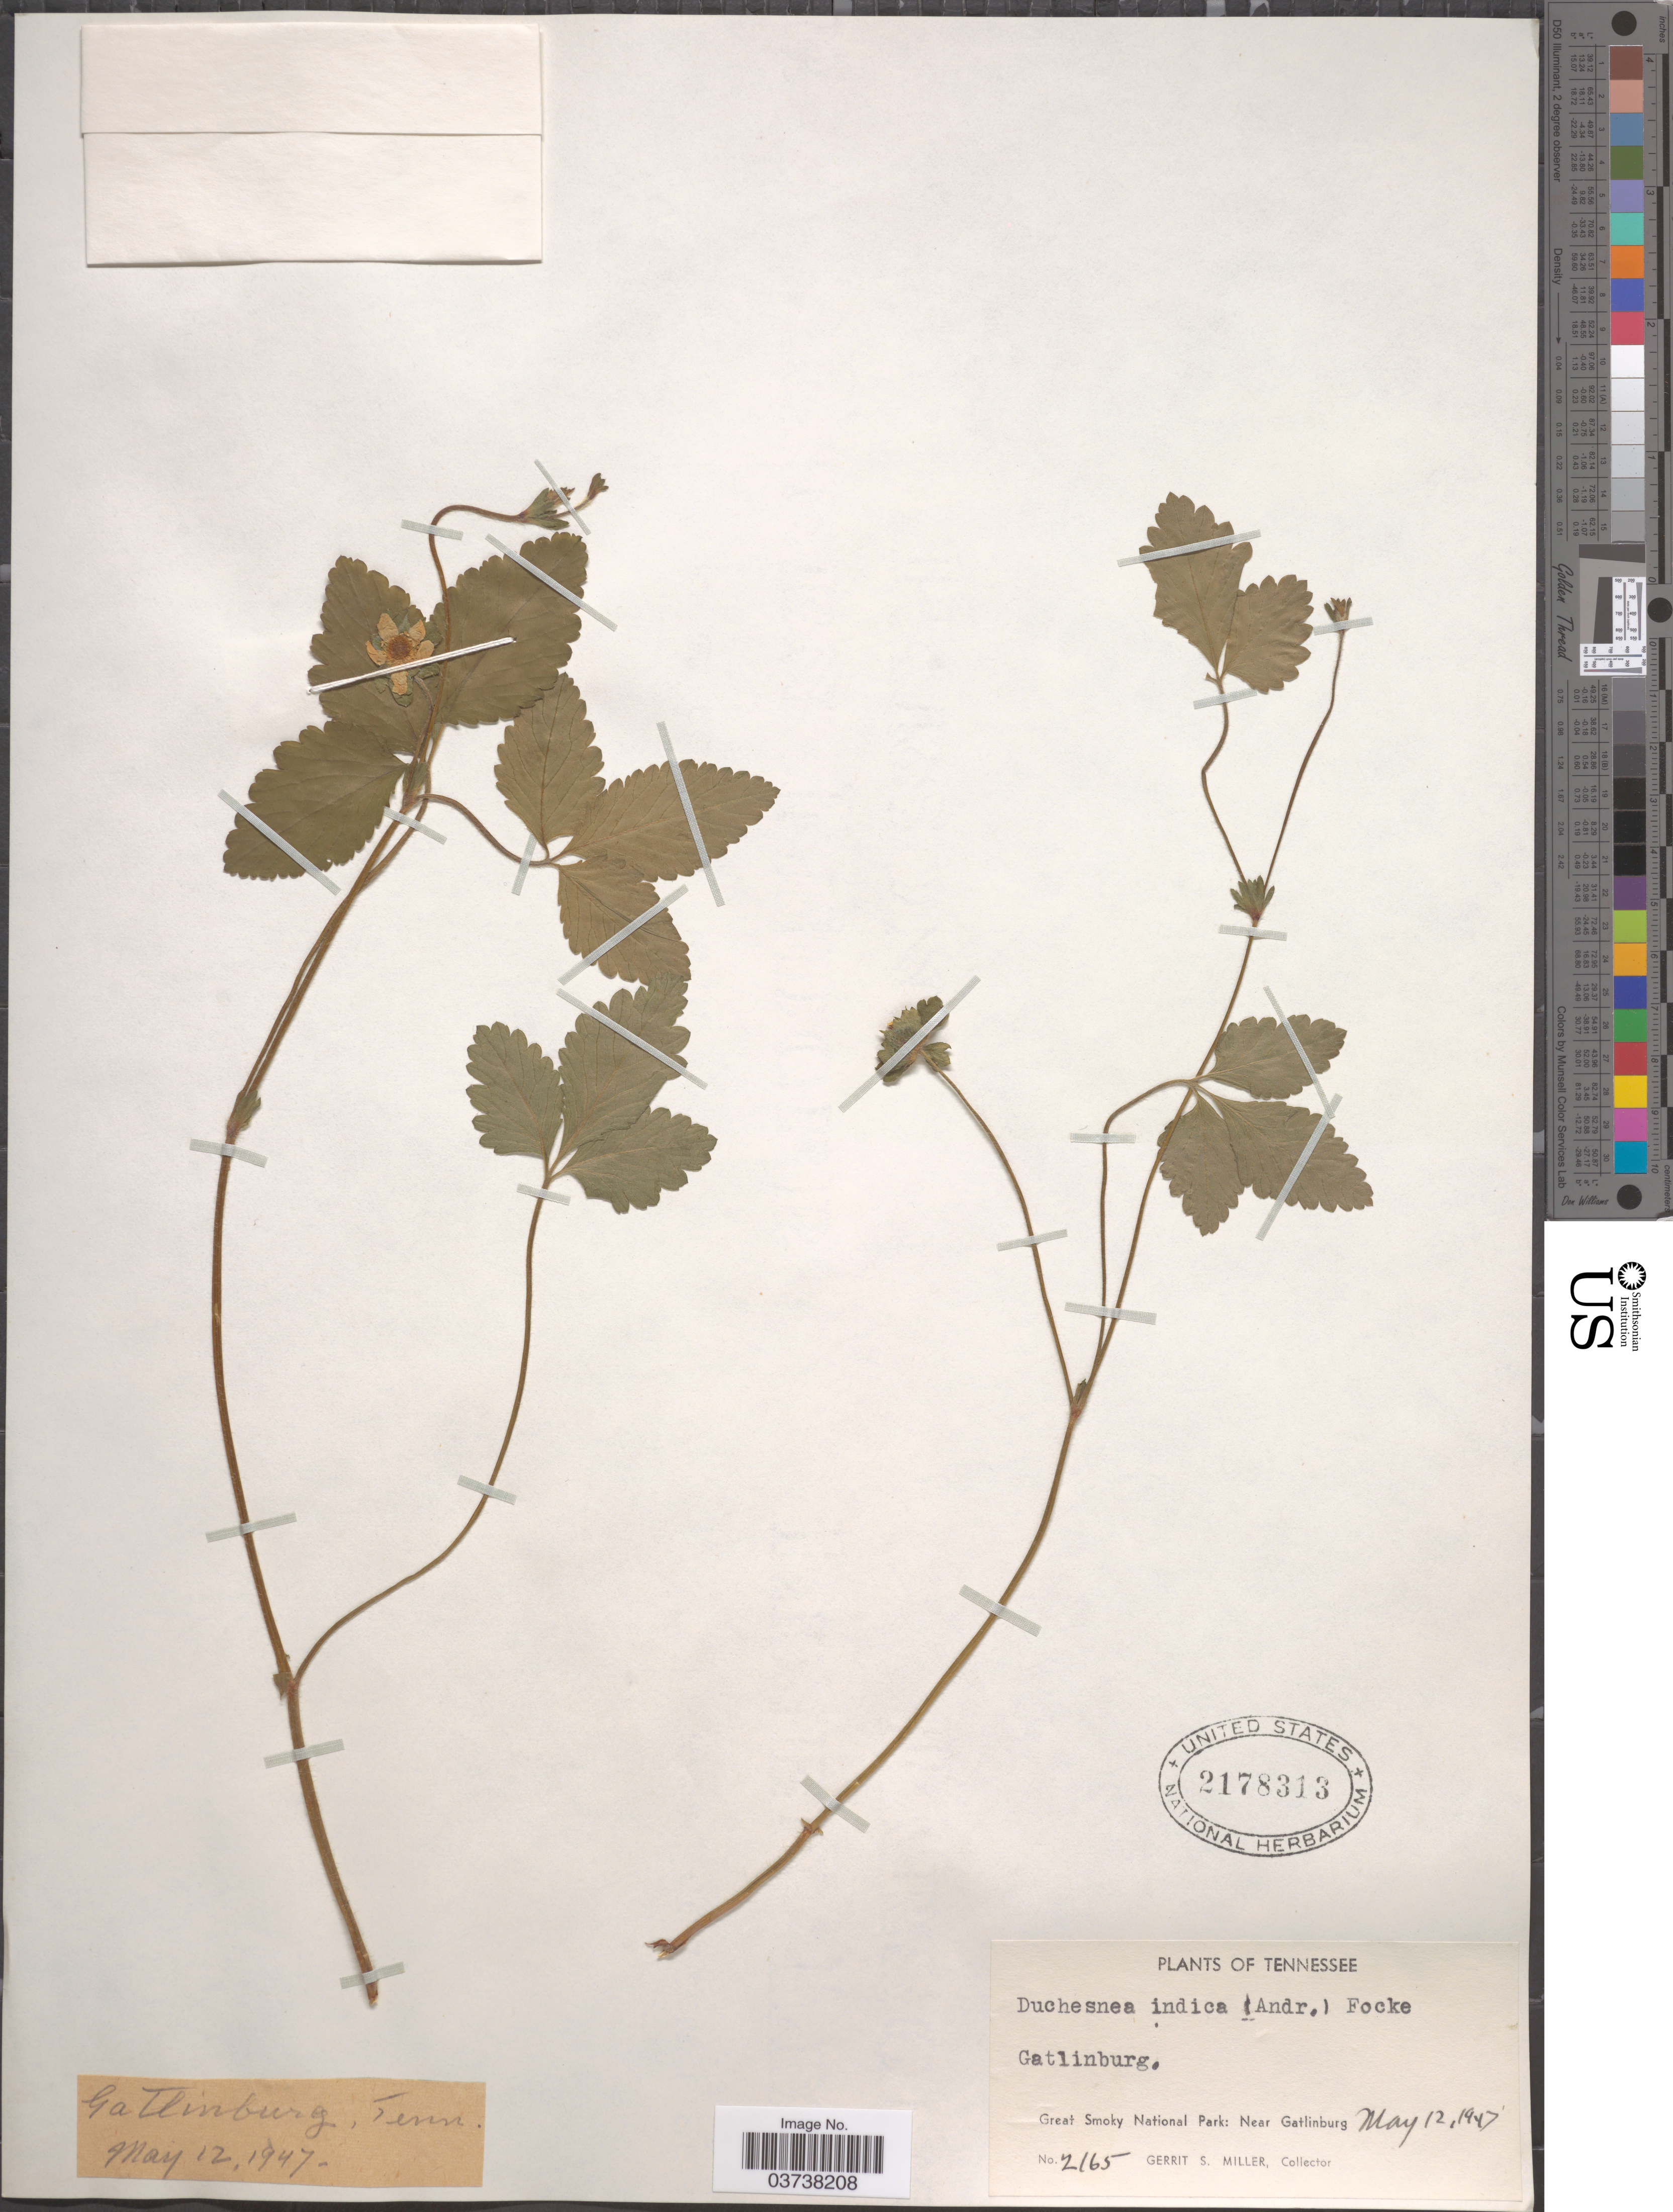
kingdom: Plantae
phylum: Tracheophyta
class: Magnoliopsida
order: Rosales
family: Rosaceae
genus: Potentilla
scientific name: Potentilla indica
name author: (Andrews) Th. Wolf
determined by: Strong, Mark T., (BOT), Smithsonian Institution - National Museum of Natural History (UNITED STATES)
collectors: G. S. Miller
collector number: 2165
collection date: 1947-05-12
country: United States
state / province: Tennessee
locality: Gatlinburg, Great Smoky National Park: Near Gatlinburg.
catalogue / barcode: US 2178313